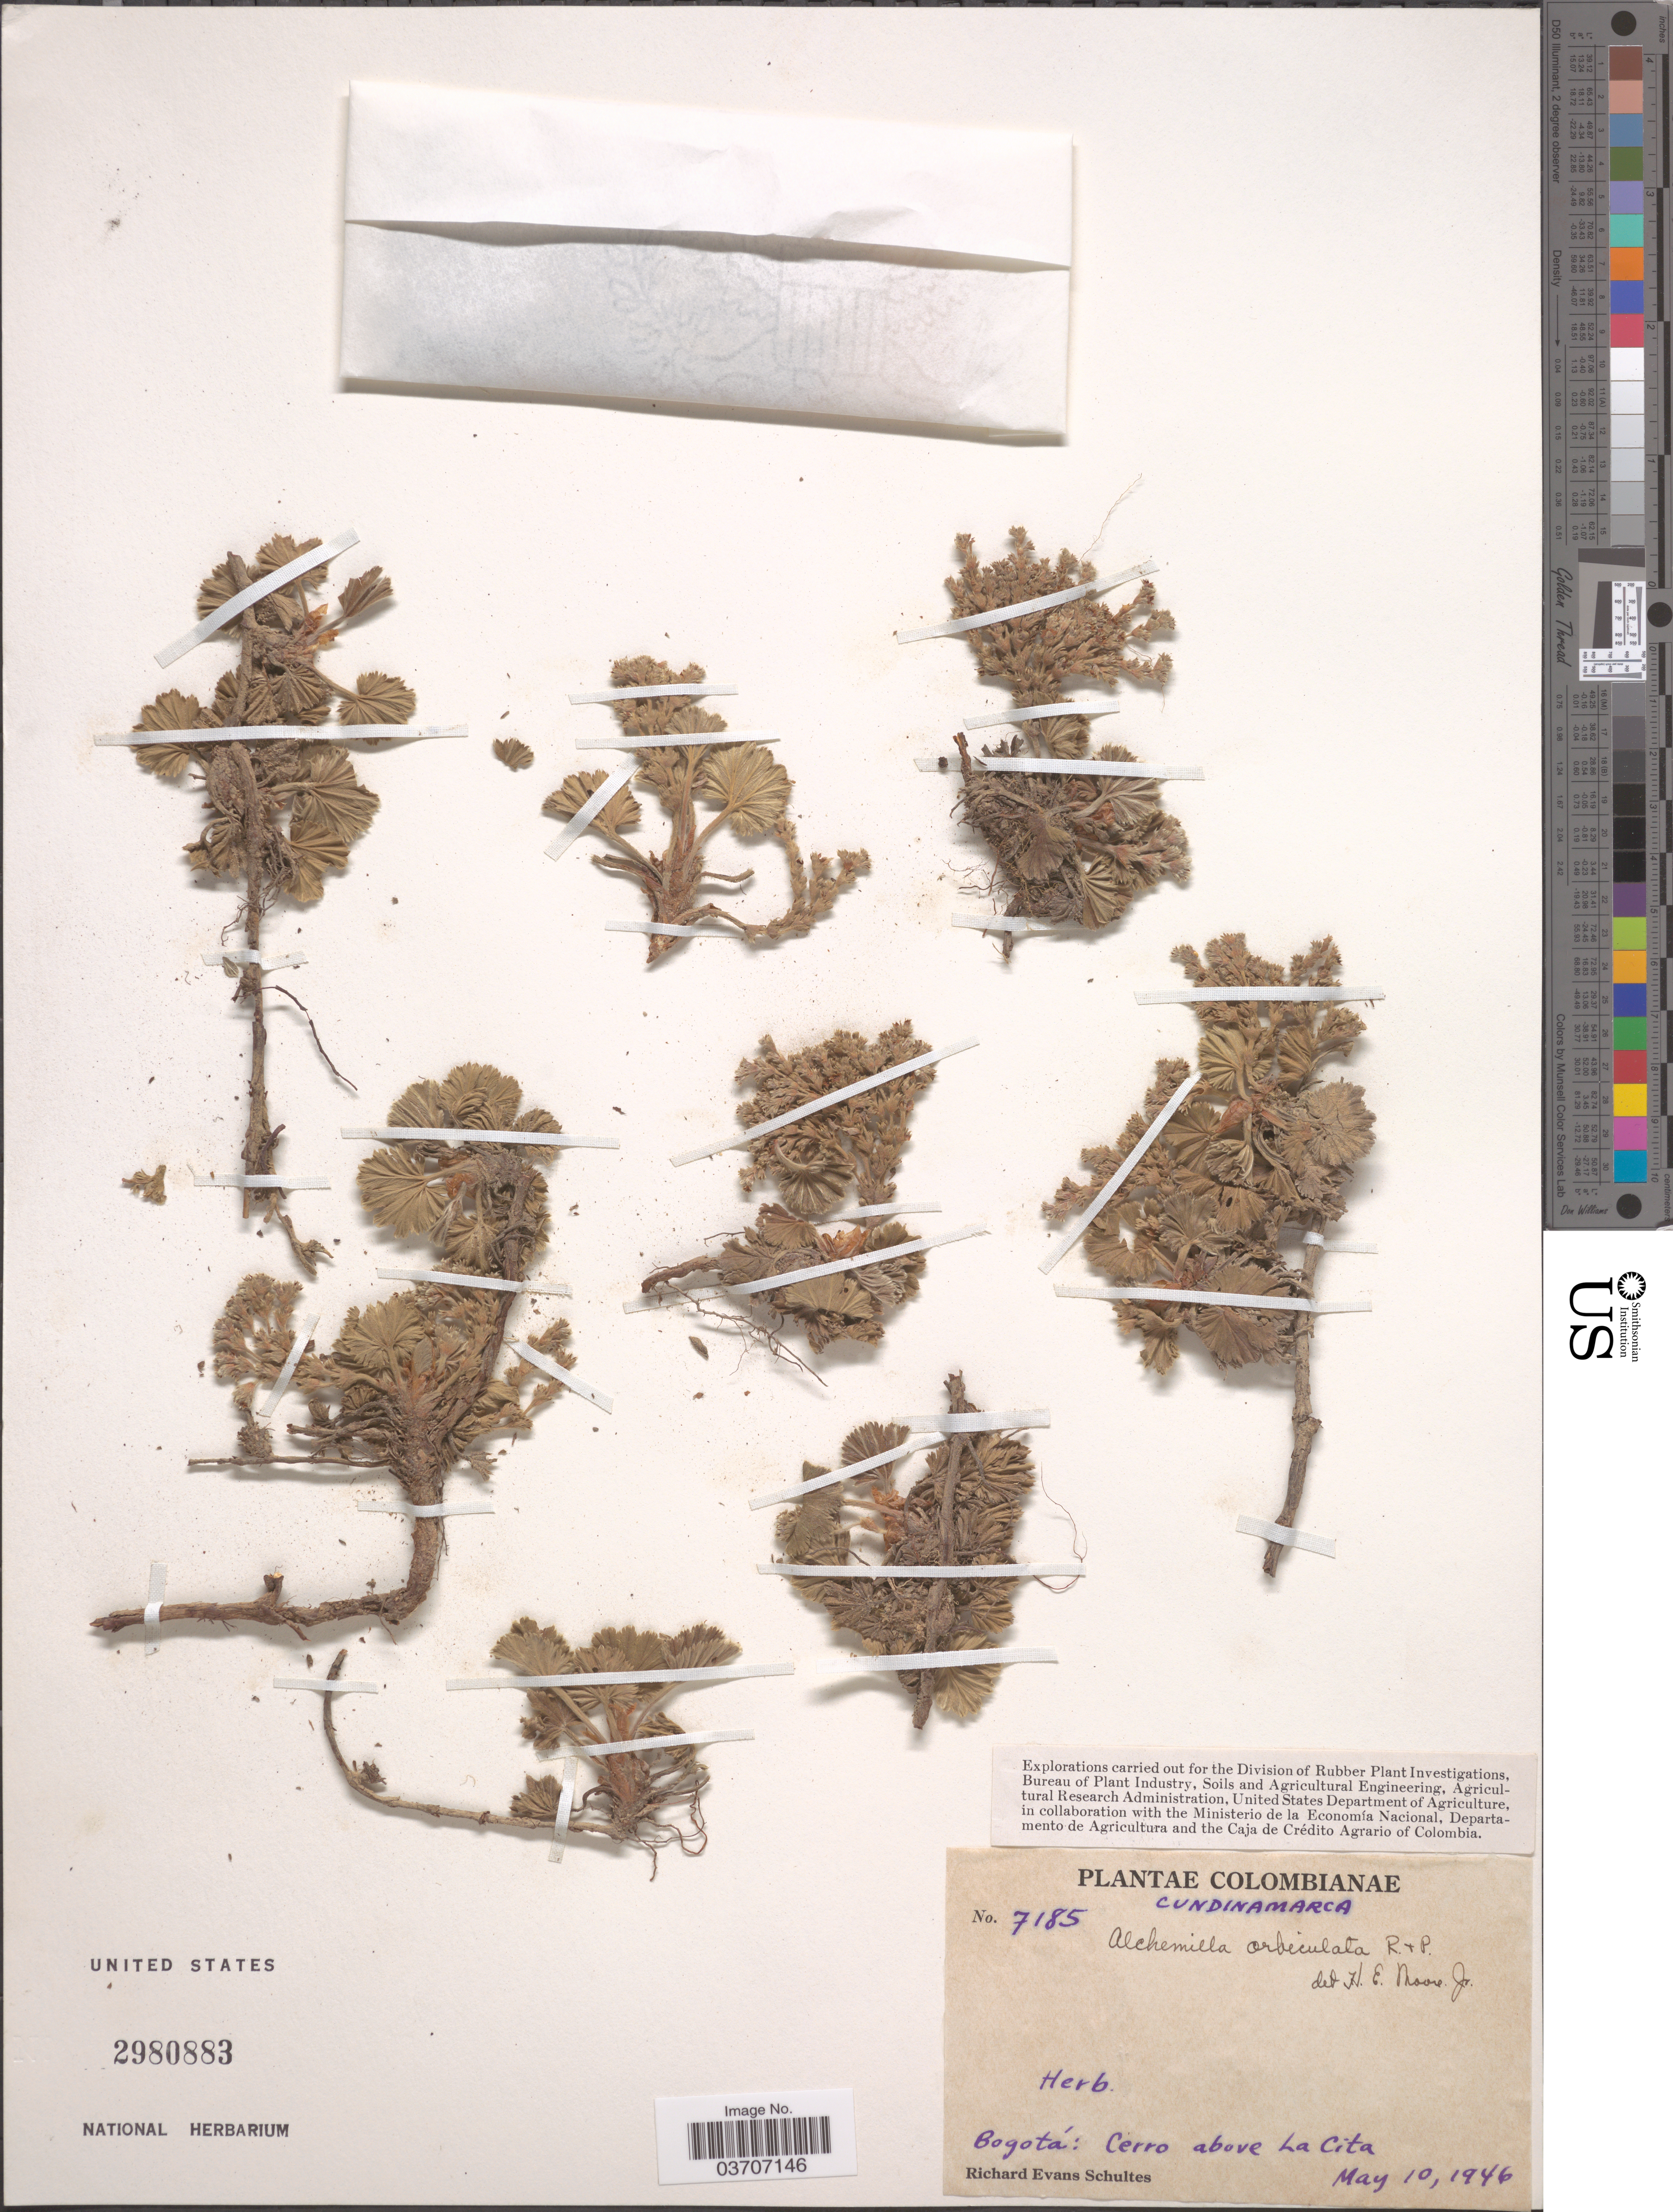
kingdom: Plantae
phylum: Tracheophyta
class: Magnoliopsida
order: Rosales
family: Rosaceae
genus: Lachemilla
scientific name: Lachemilla orbiculata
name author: (Ruiz & Pav.) Rydb.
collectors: R. E. Schultes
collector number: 7185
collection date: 1946-05-10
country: Colombia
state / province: Bogota D.C.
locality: Cundinamarca. [unsure placement] Cerro above La Cita.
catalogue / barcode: US 2980883